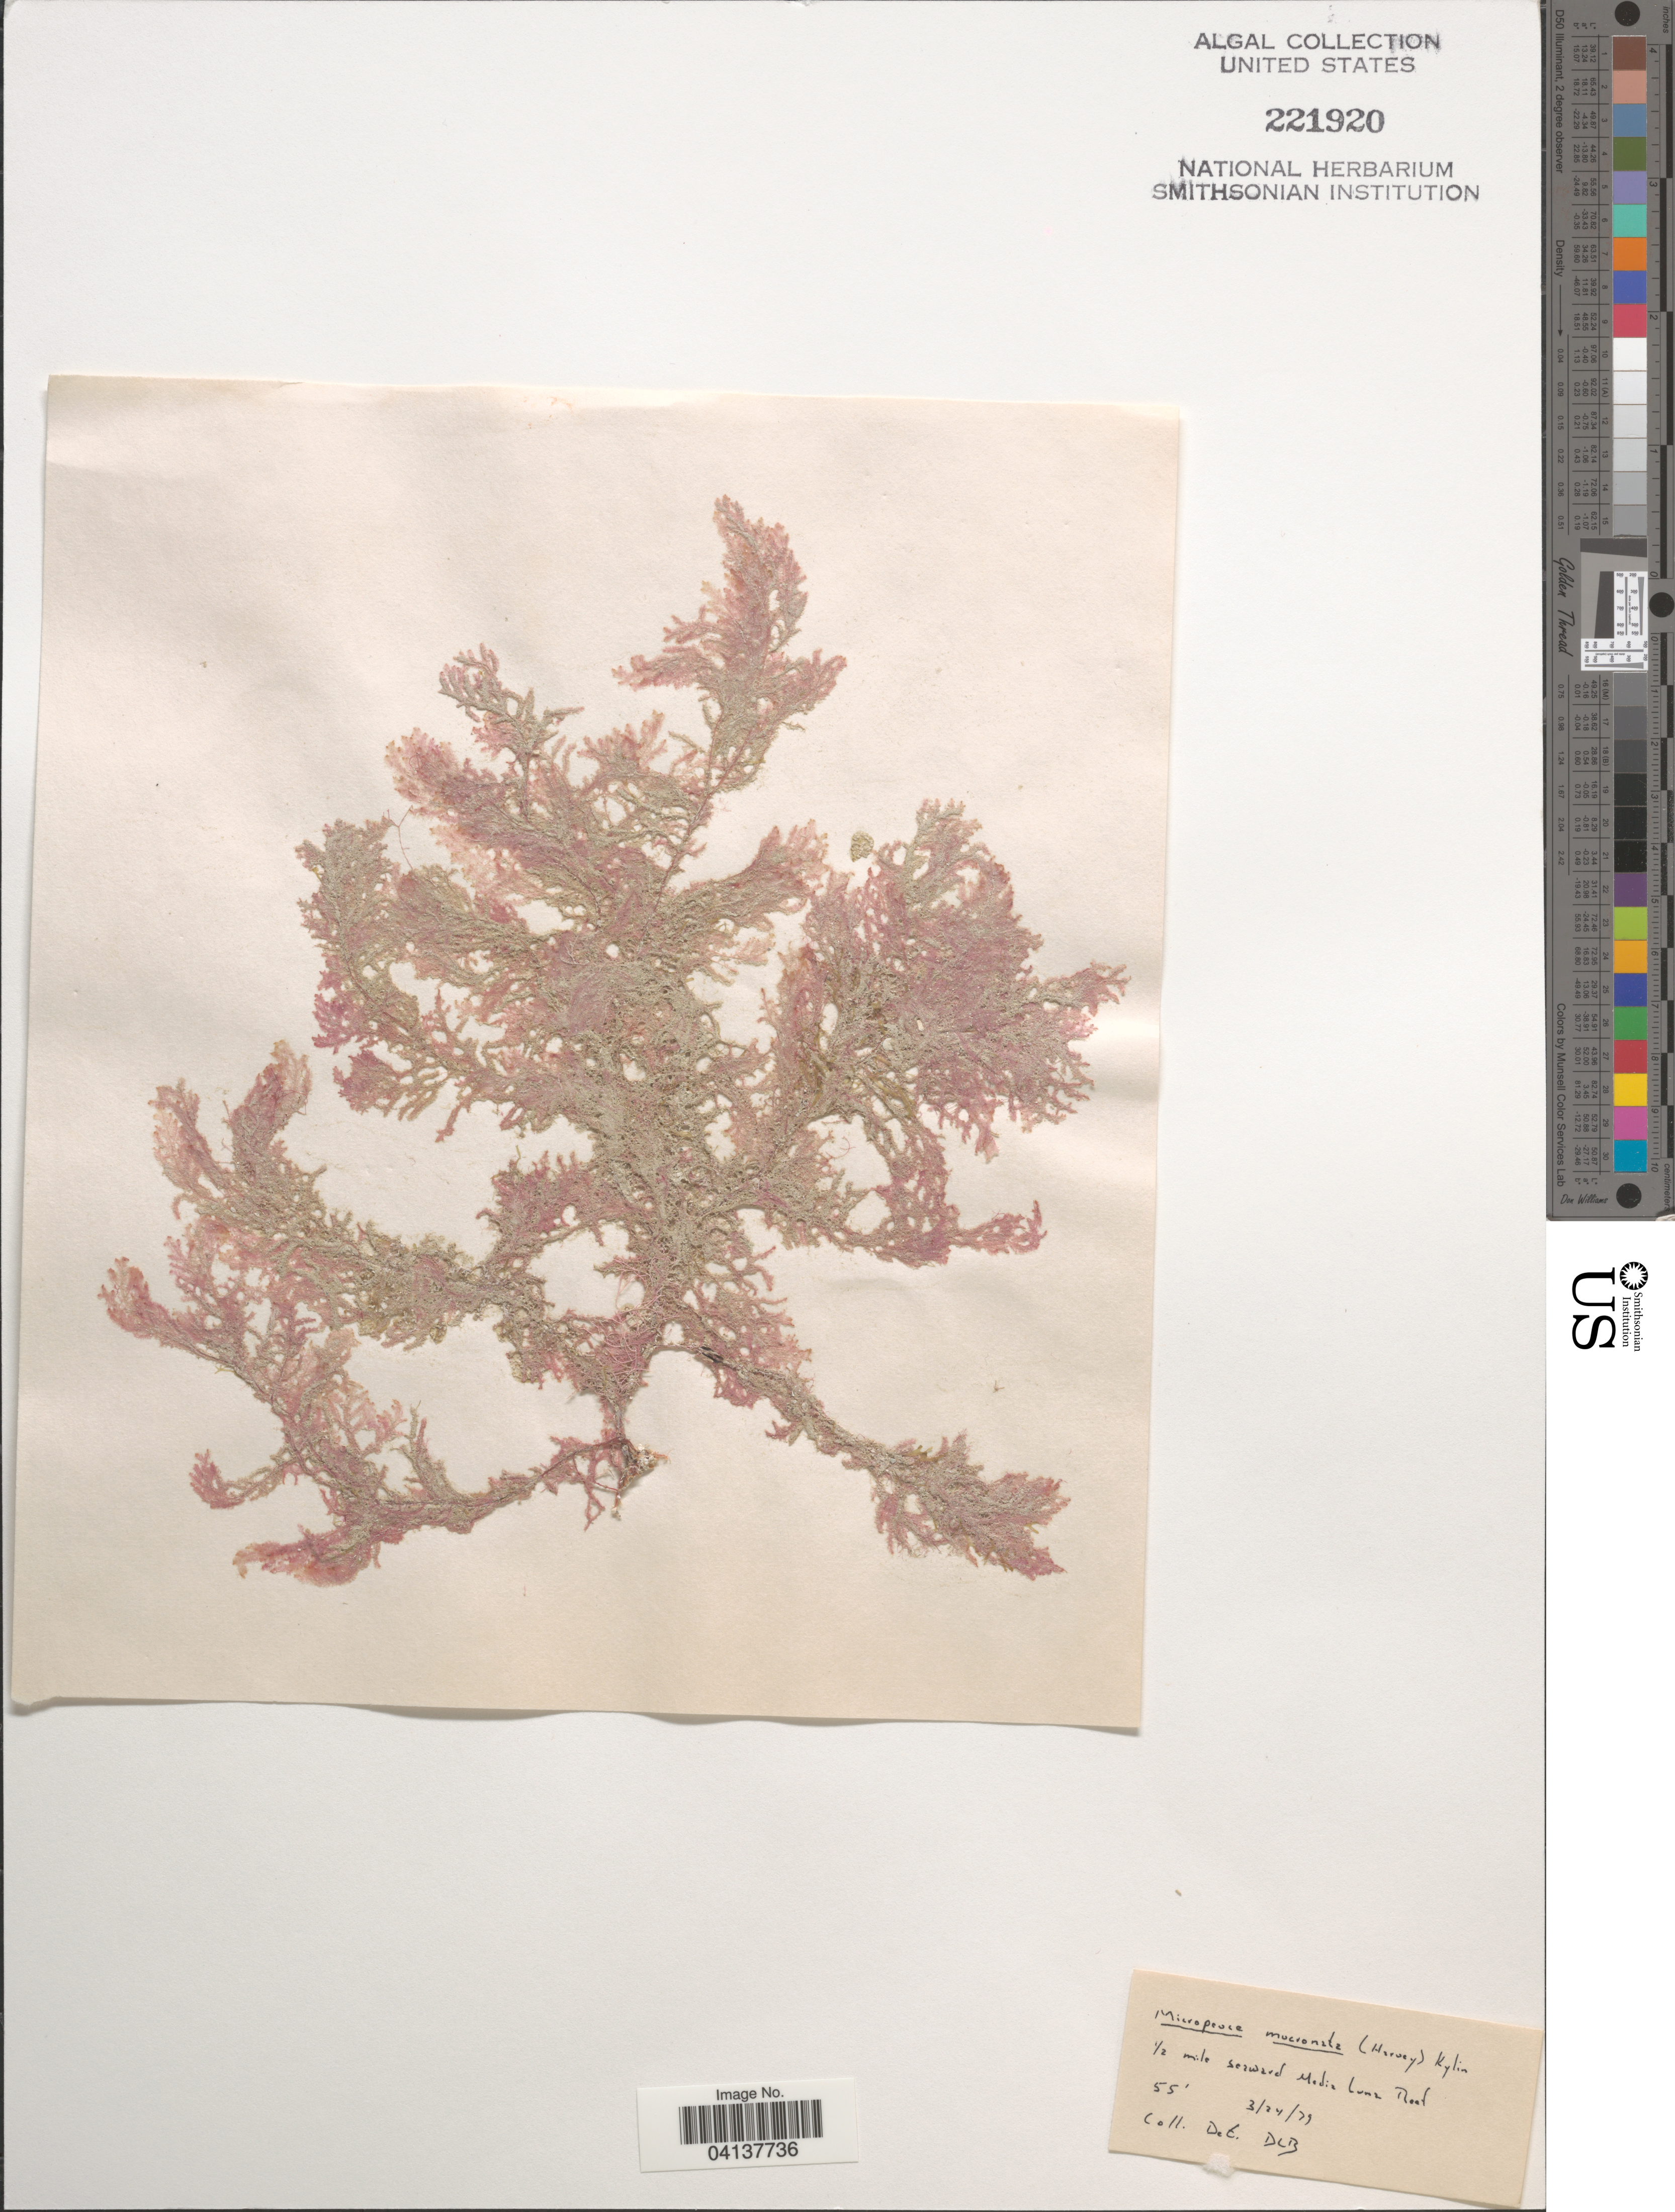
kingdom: Plantae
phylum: Rhodophyta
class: Florideophyceae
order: Ceramiales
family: Rhodomelaceae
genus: Heterodasya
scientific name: Heterodasya mucronata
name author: (Harv.) M.J. Wynne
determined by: Algae name updating Project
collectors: D. L. B.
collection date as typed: Transcribed d/m/y: 24/3/79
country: Puerto Rico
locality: ½ mile seaward Media Luna Reef.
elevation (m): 17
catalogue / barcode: US 221920